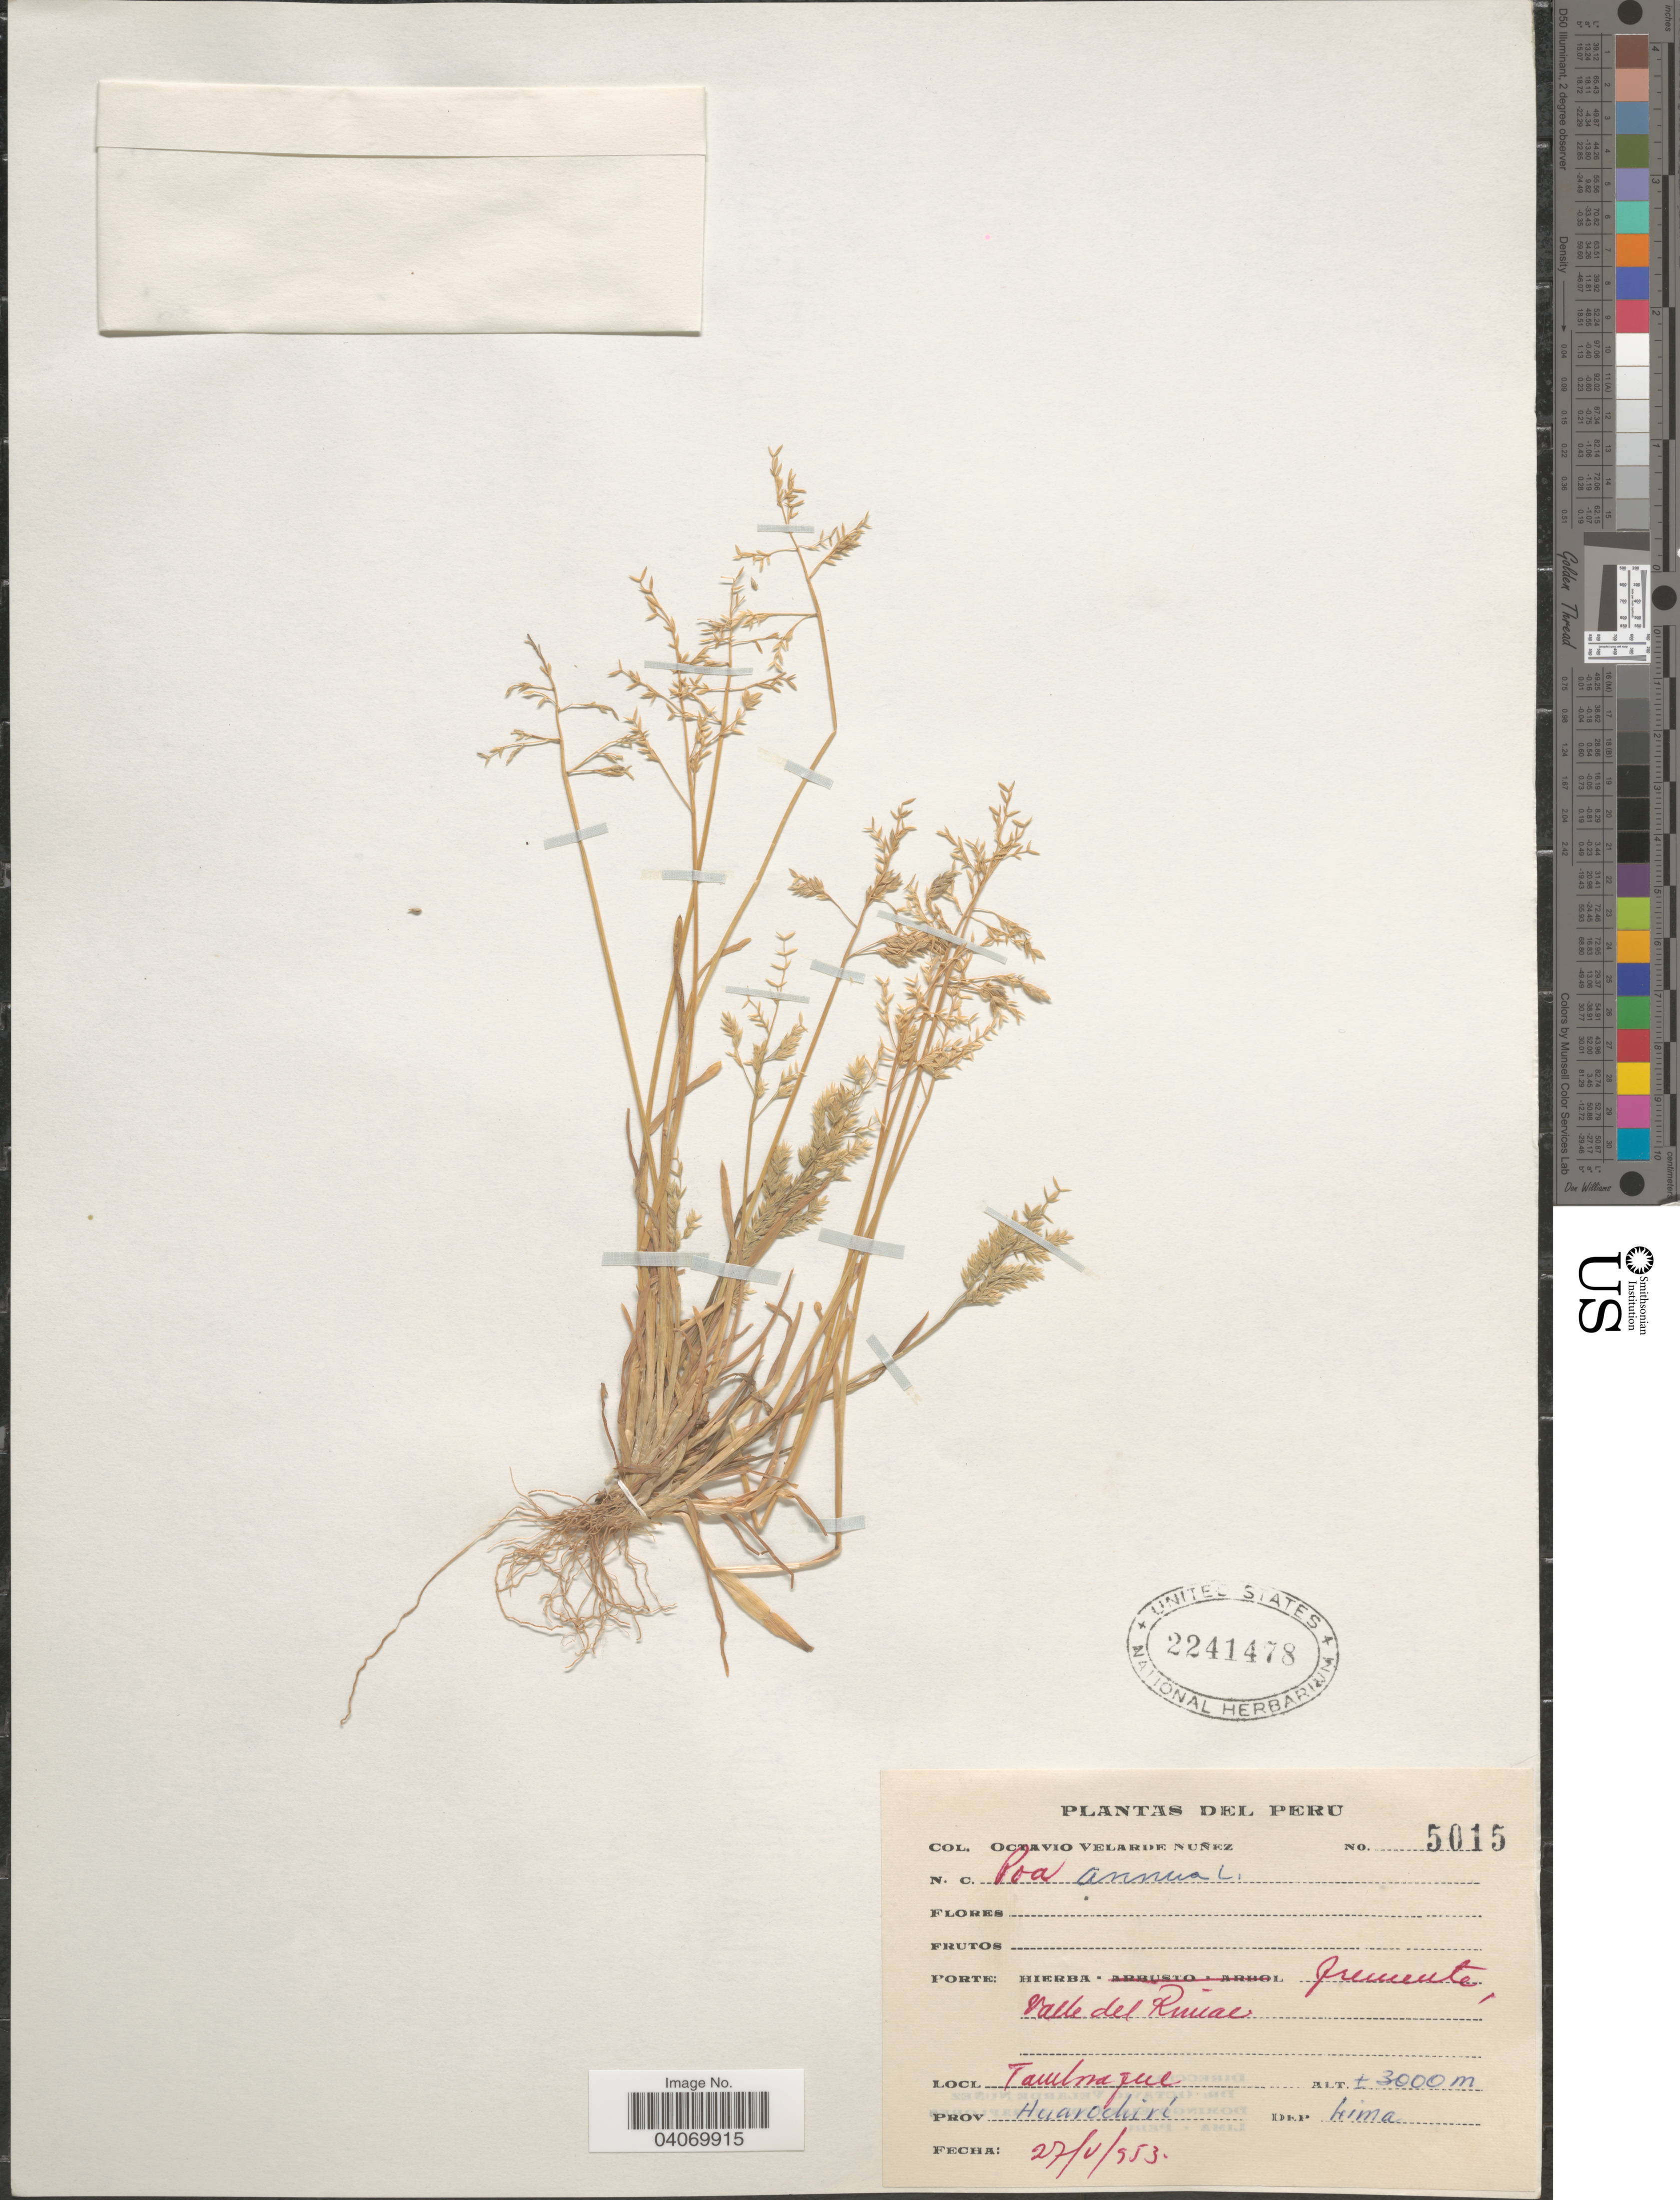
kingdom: Plantae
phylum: Tracheophyta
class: Liliopsida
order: Poales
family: Poaceae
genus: Poa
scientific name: Poa annua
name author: L.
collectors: O. Velarde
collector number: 5015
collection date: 1953-05-27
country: Peru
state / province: Lima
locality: Valle del Rimac, Tamboraque, Prov. Huarochirí, Dep. Lima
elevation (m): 3000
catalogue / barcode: US 2241478